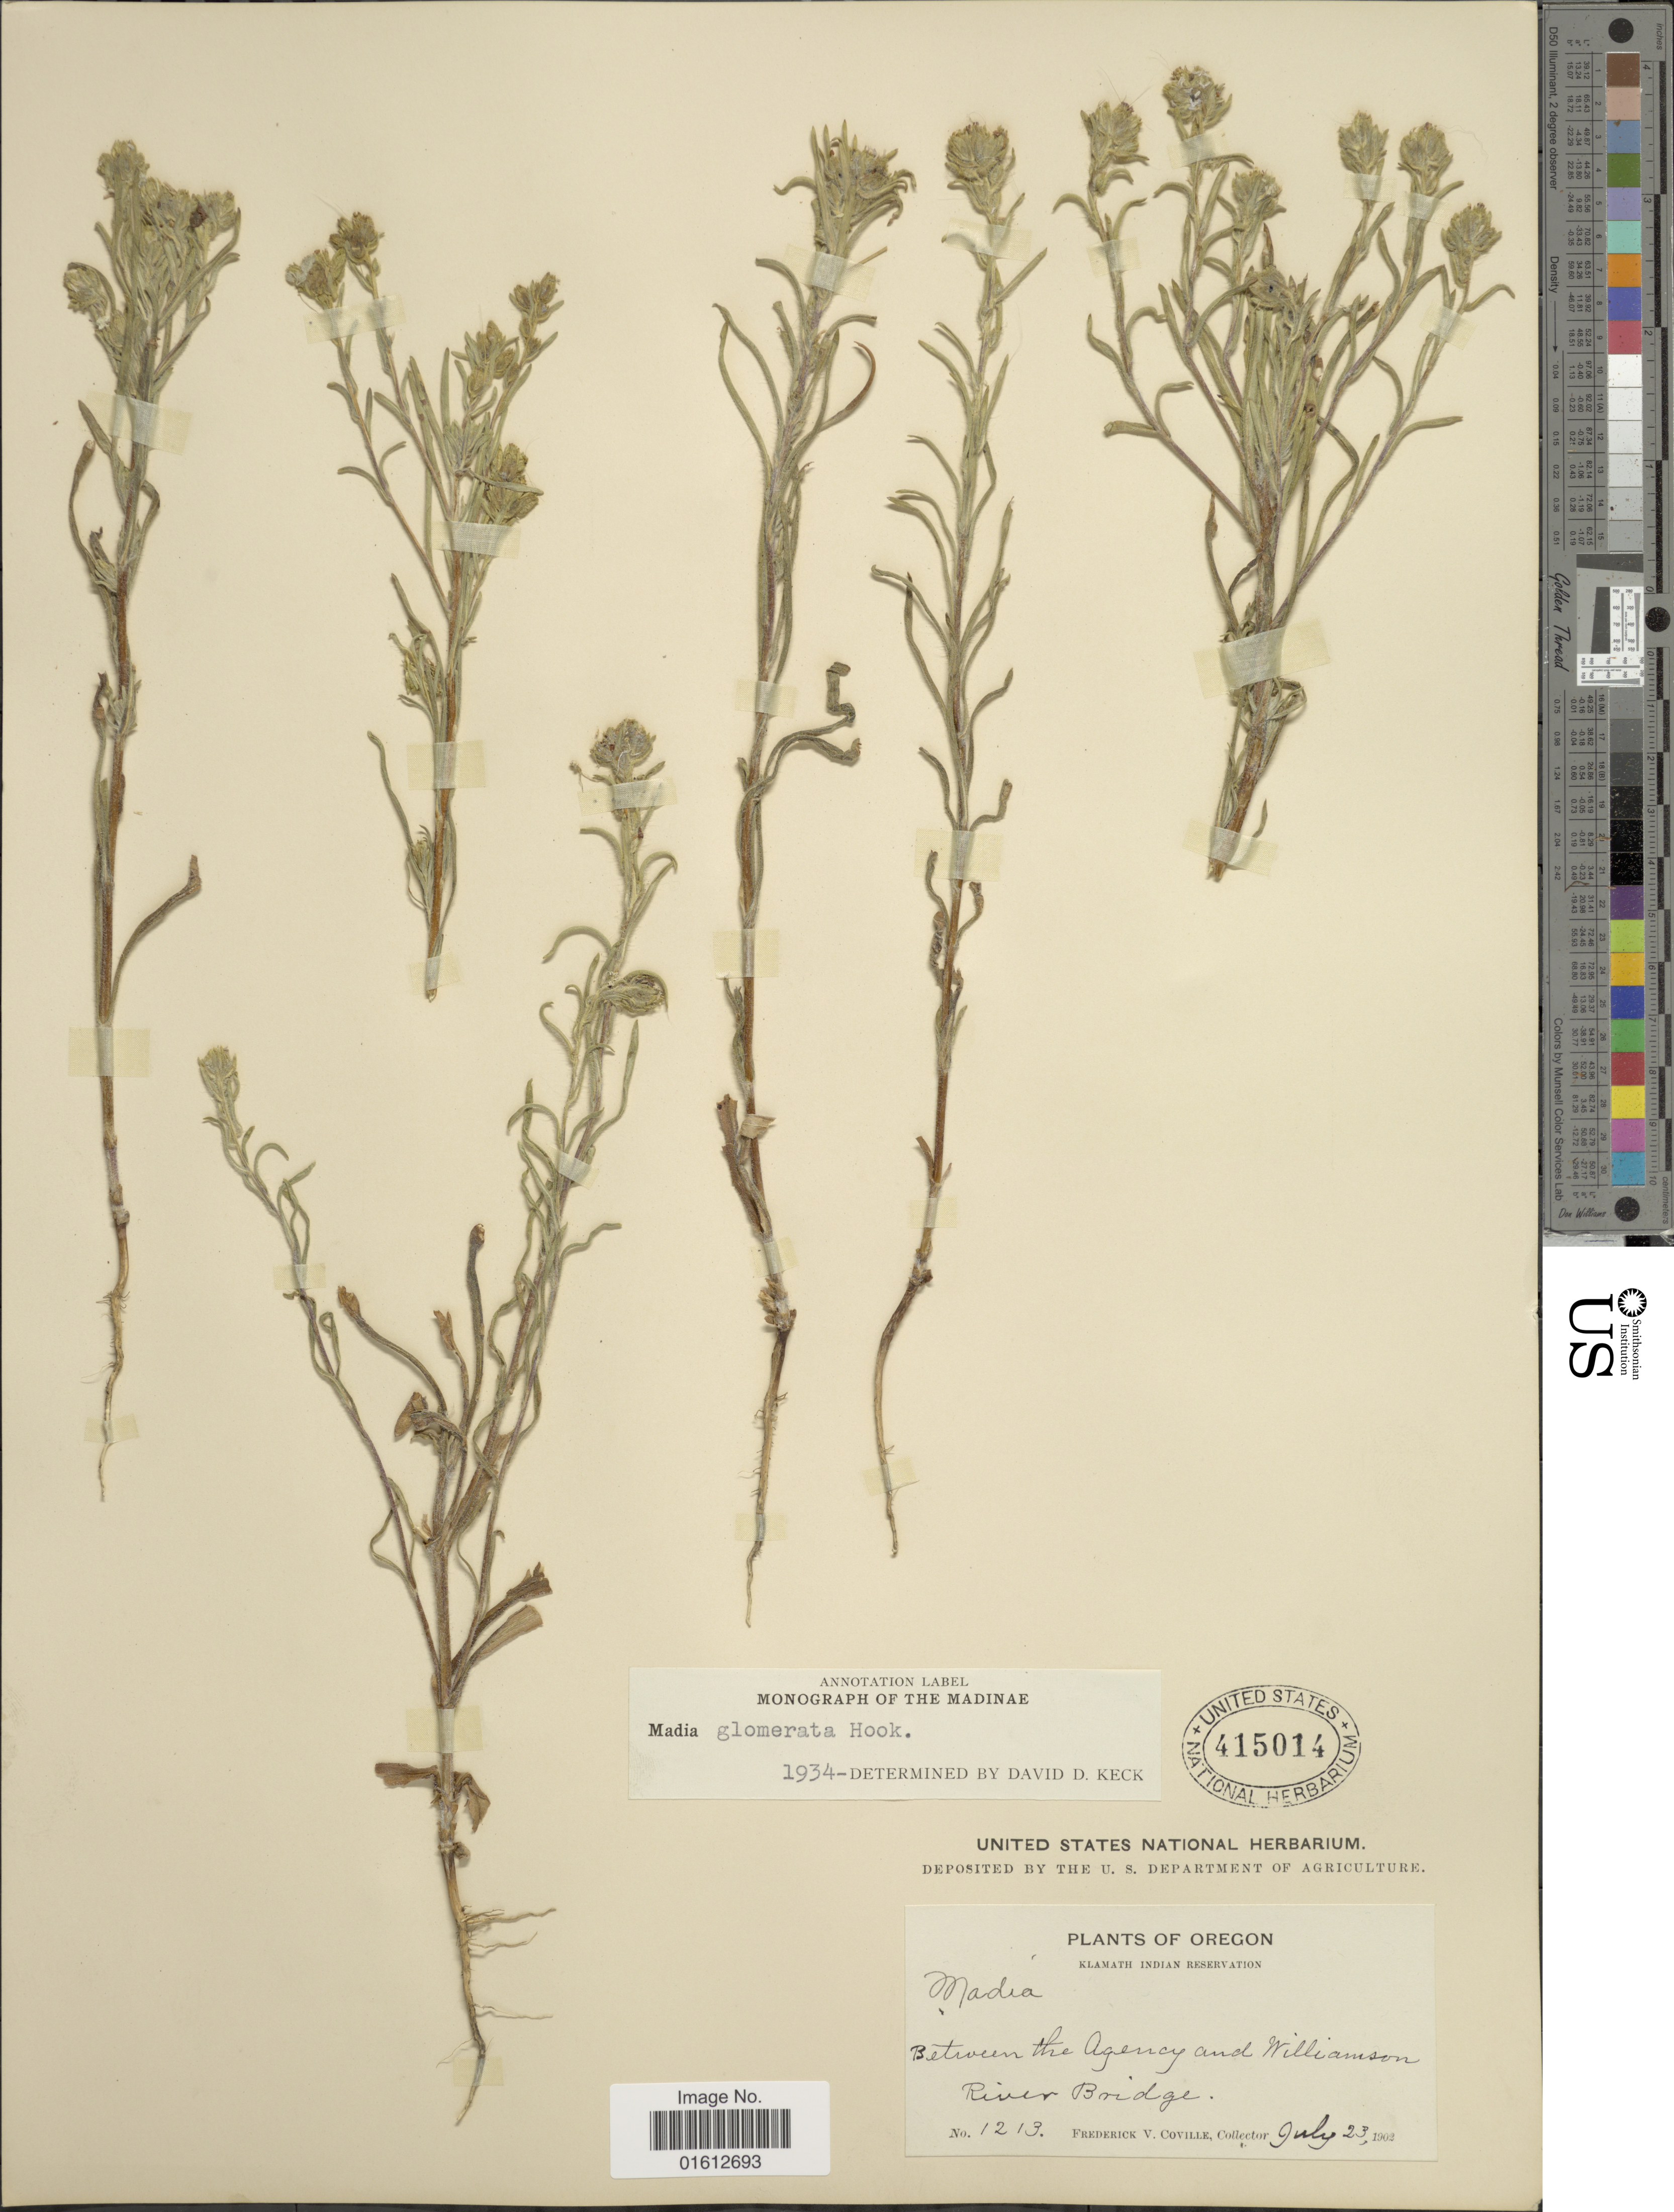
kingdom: Plantae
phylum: Tracheophyta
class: Magnoliopsida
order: Asterales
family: Asteraceae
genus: Madia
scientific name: Madia glomerata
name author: Hook.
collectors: F. V. Coville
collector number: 1213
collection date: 1902-07-23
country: United States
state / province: Oregon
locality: Klamath Indian Reservation. Between the Agency and Williamson River Bridge.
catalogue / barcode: US 415014